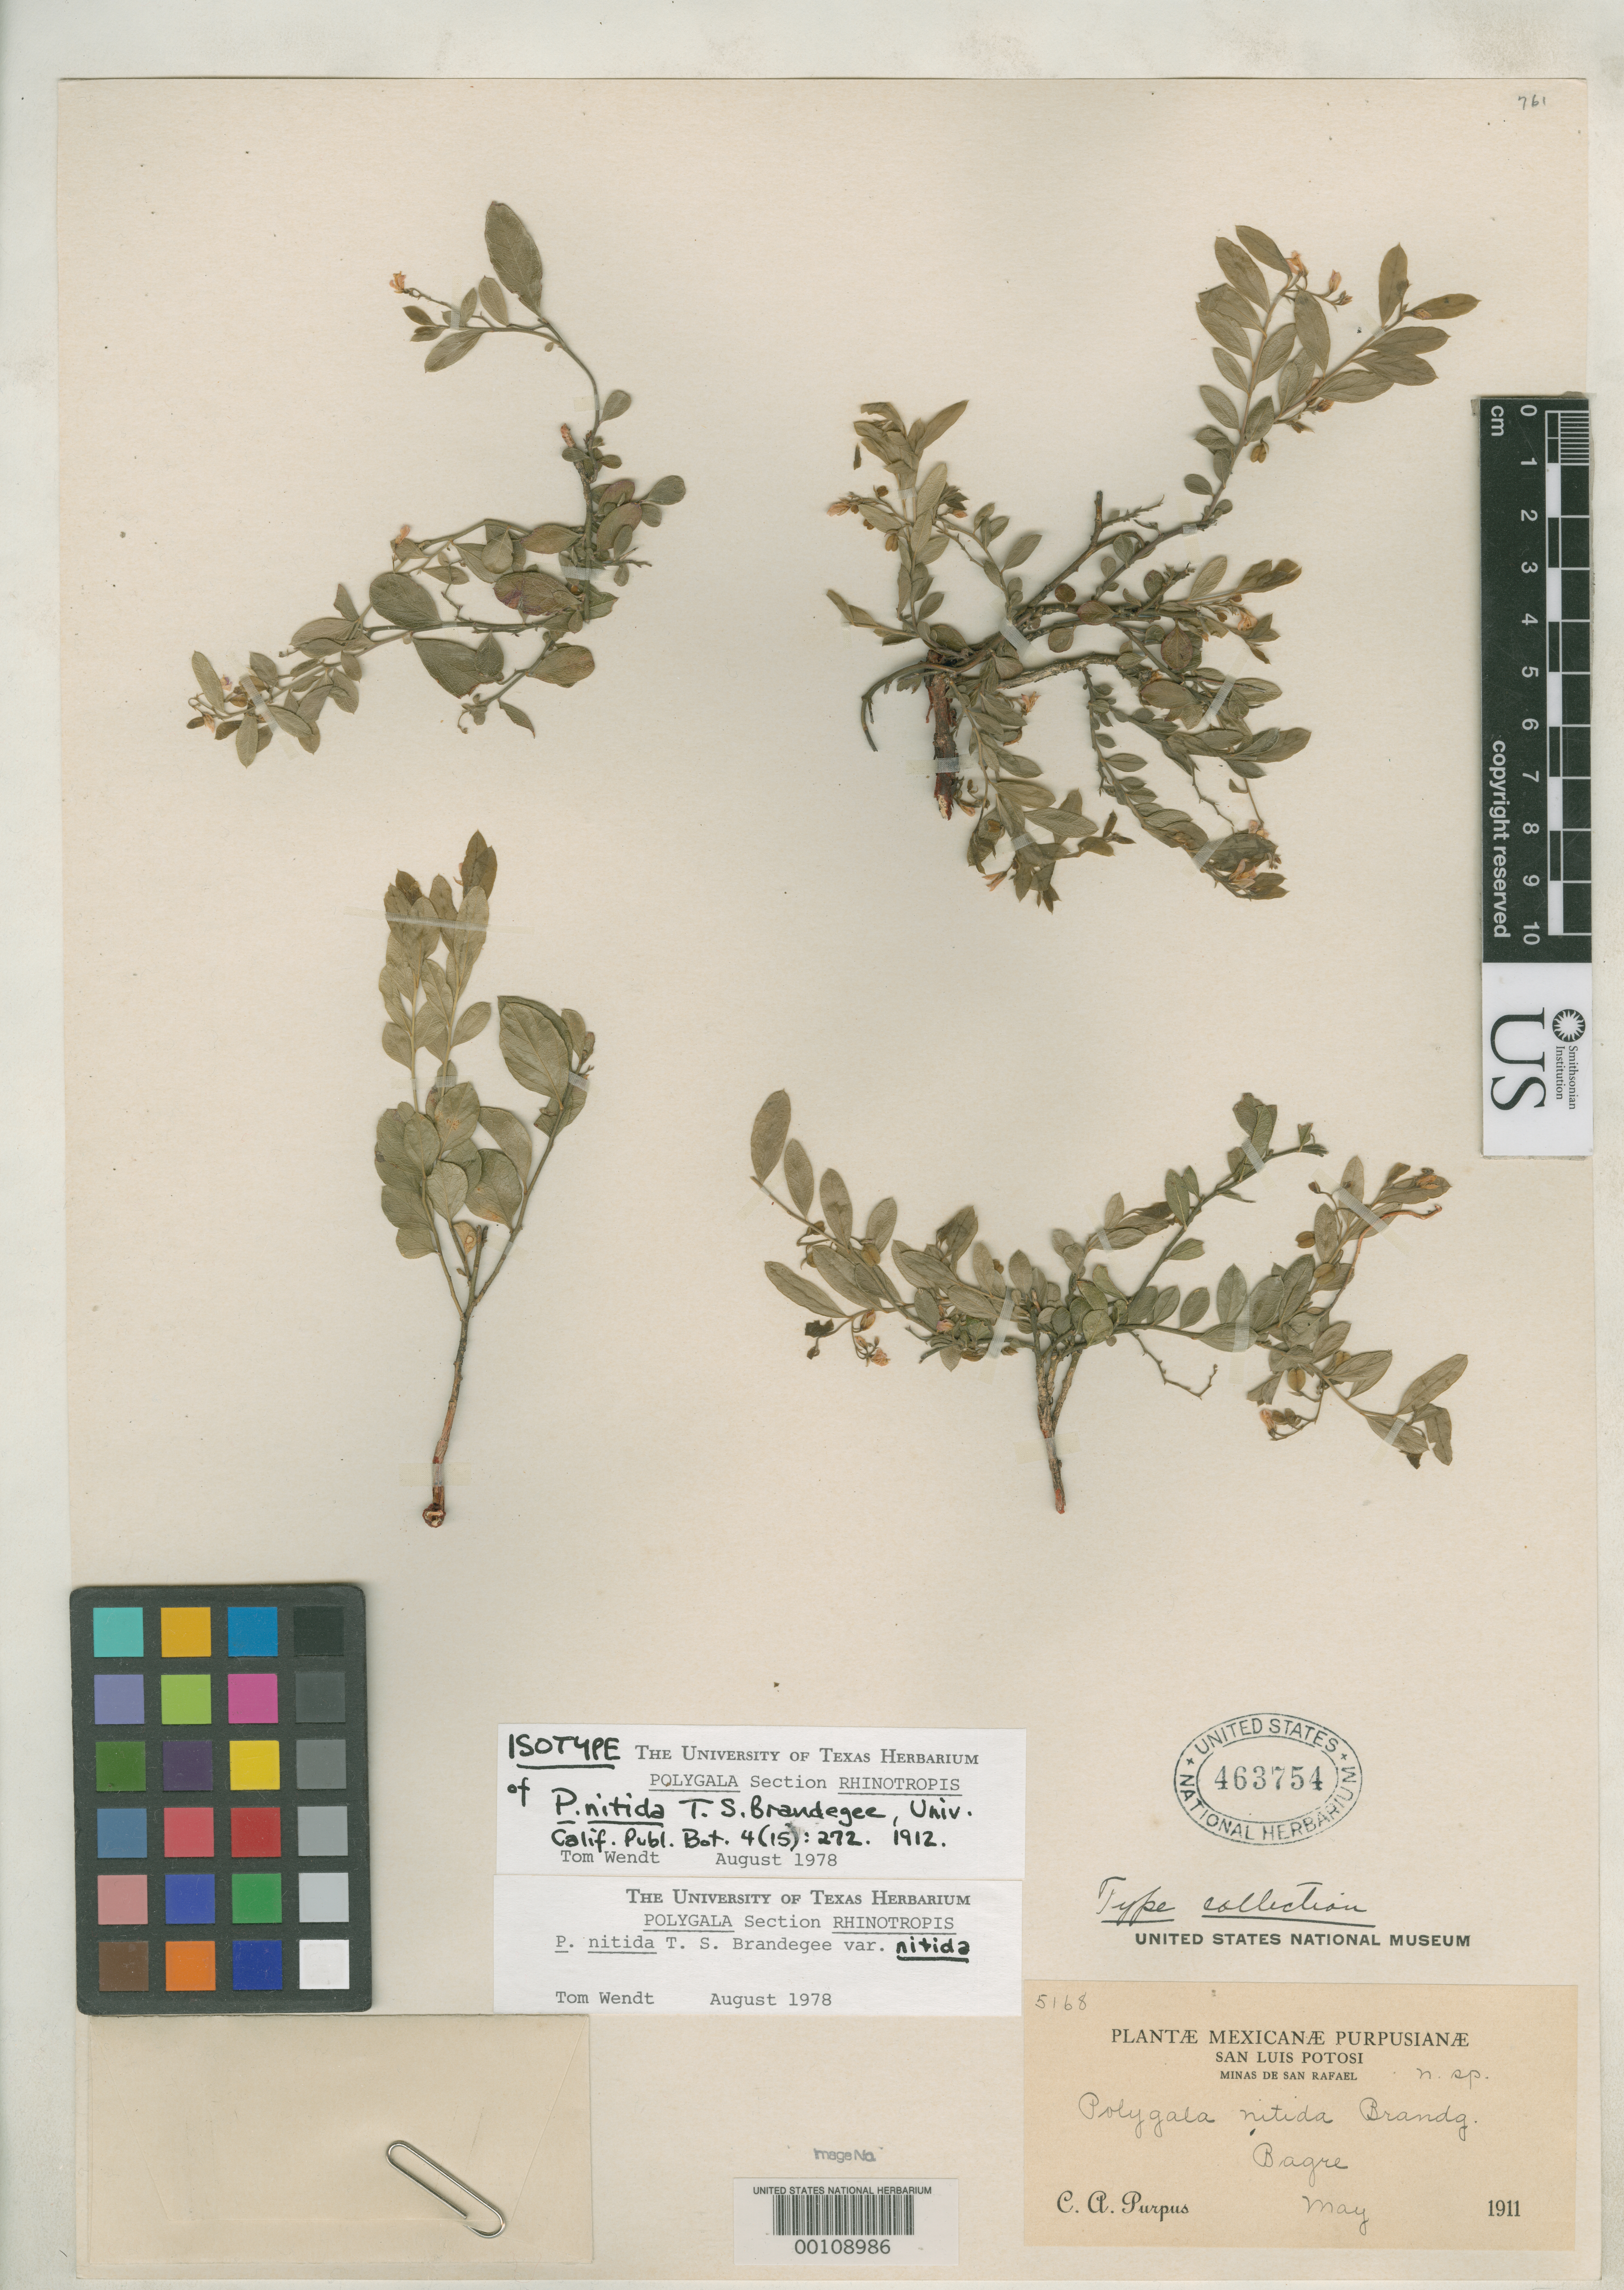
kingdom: Plantae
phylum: Tracheophyta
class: Magnoliopsida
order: Fabales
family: Polygalaceae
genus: Polygala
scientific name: Polygala nitida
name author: Brandegee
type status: Isotype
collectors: C. A. Purpus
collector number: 5168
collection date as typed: May 1911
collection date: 1911-05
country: Mexico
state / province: San Luis Potosi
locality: Near Bagre.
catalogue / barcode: US 463754